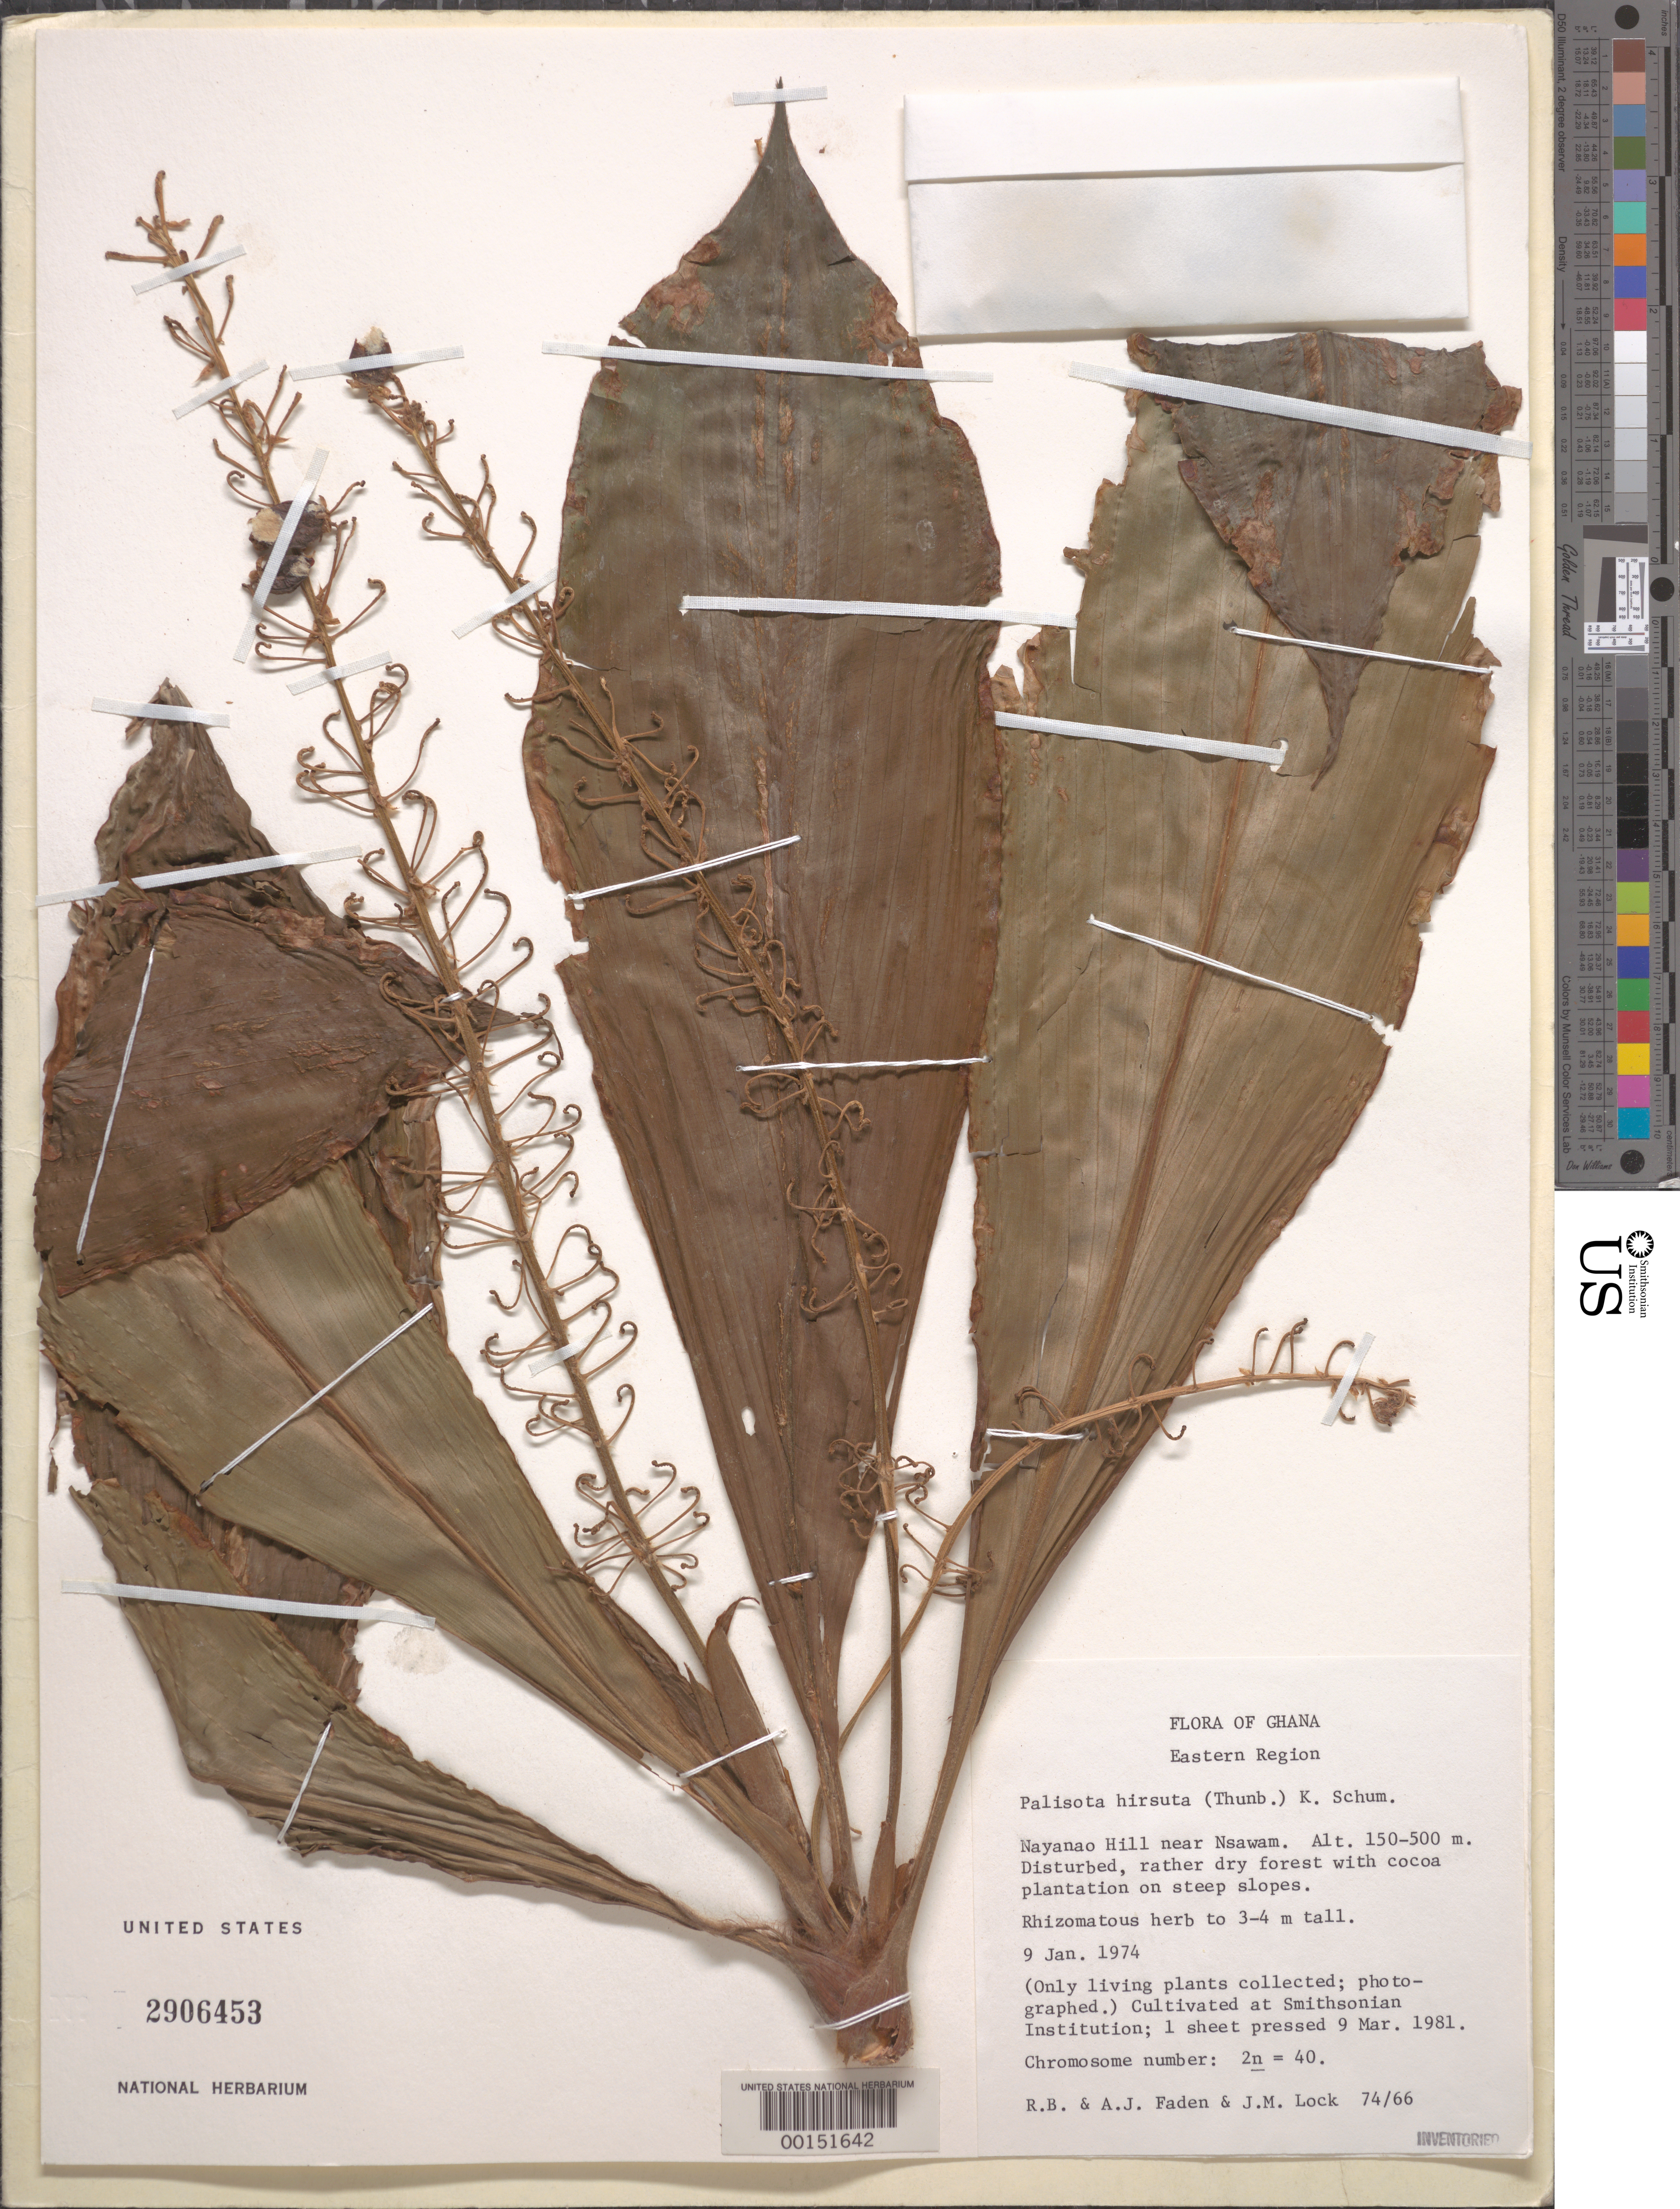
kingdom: Plantae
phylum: Tracheophyta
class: Liliopsida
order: Commelinales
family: Commelinaceae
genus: Palisota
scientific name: Palisota hirsuta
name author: (Thunb.) K. Schum.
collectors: R. B. Faden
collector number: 74/66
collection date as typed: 09 Jan 1974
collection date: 1974-01-09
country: Ghana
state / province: Eastern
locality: Nayanao hill near nsawam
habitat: Disturbed, dry forest w/cocoa plantation on steep slopes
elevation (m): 150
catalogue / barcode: US 2906453